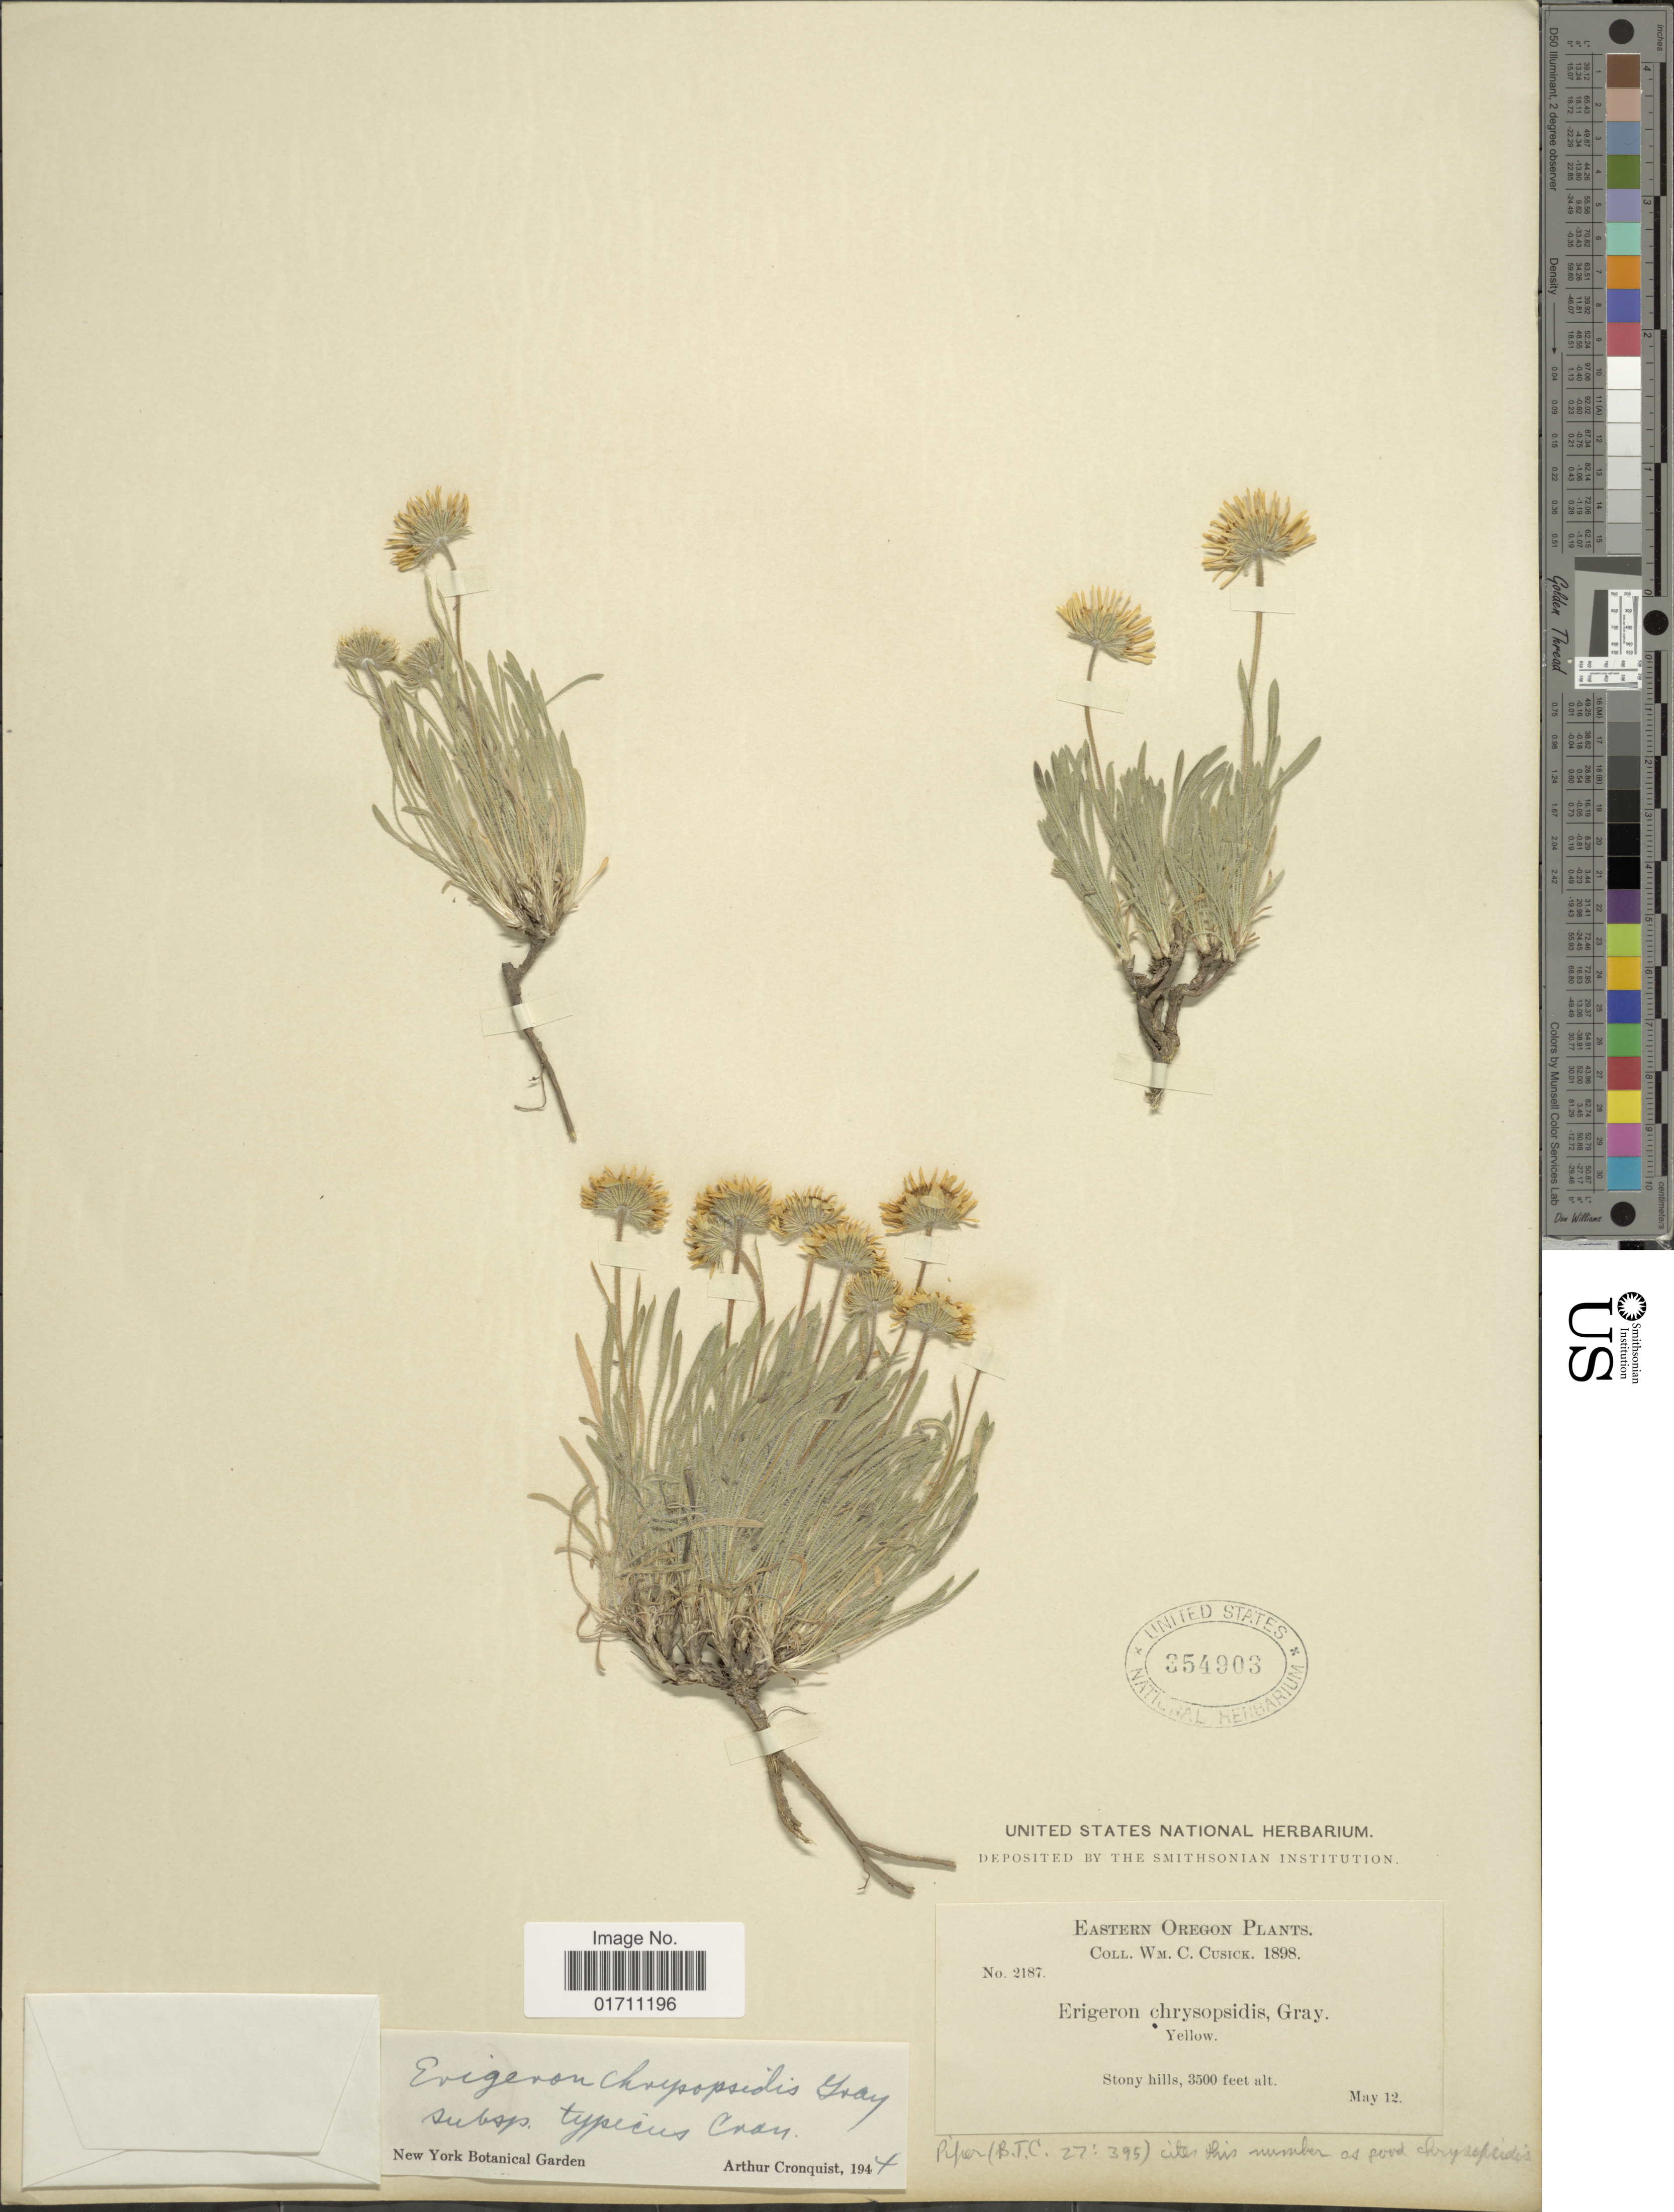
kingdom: Plantae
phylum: Tracheophyta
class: Magnoliopsida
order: Asterales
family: Asteraceae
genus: Erigeron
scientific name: Erigeron chrysopsidis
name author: A. Gray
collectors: W. C. Cusick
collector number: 2187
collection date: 1898-05-12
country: United States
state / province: Oregon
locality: Eastern Oregon, Stony hills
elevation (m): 1067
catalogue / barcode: US 354903